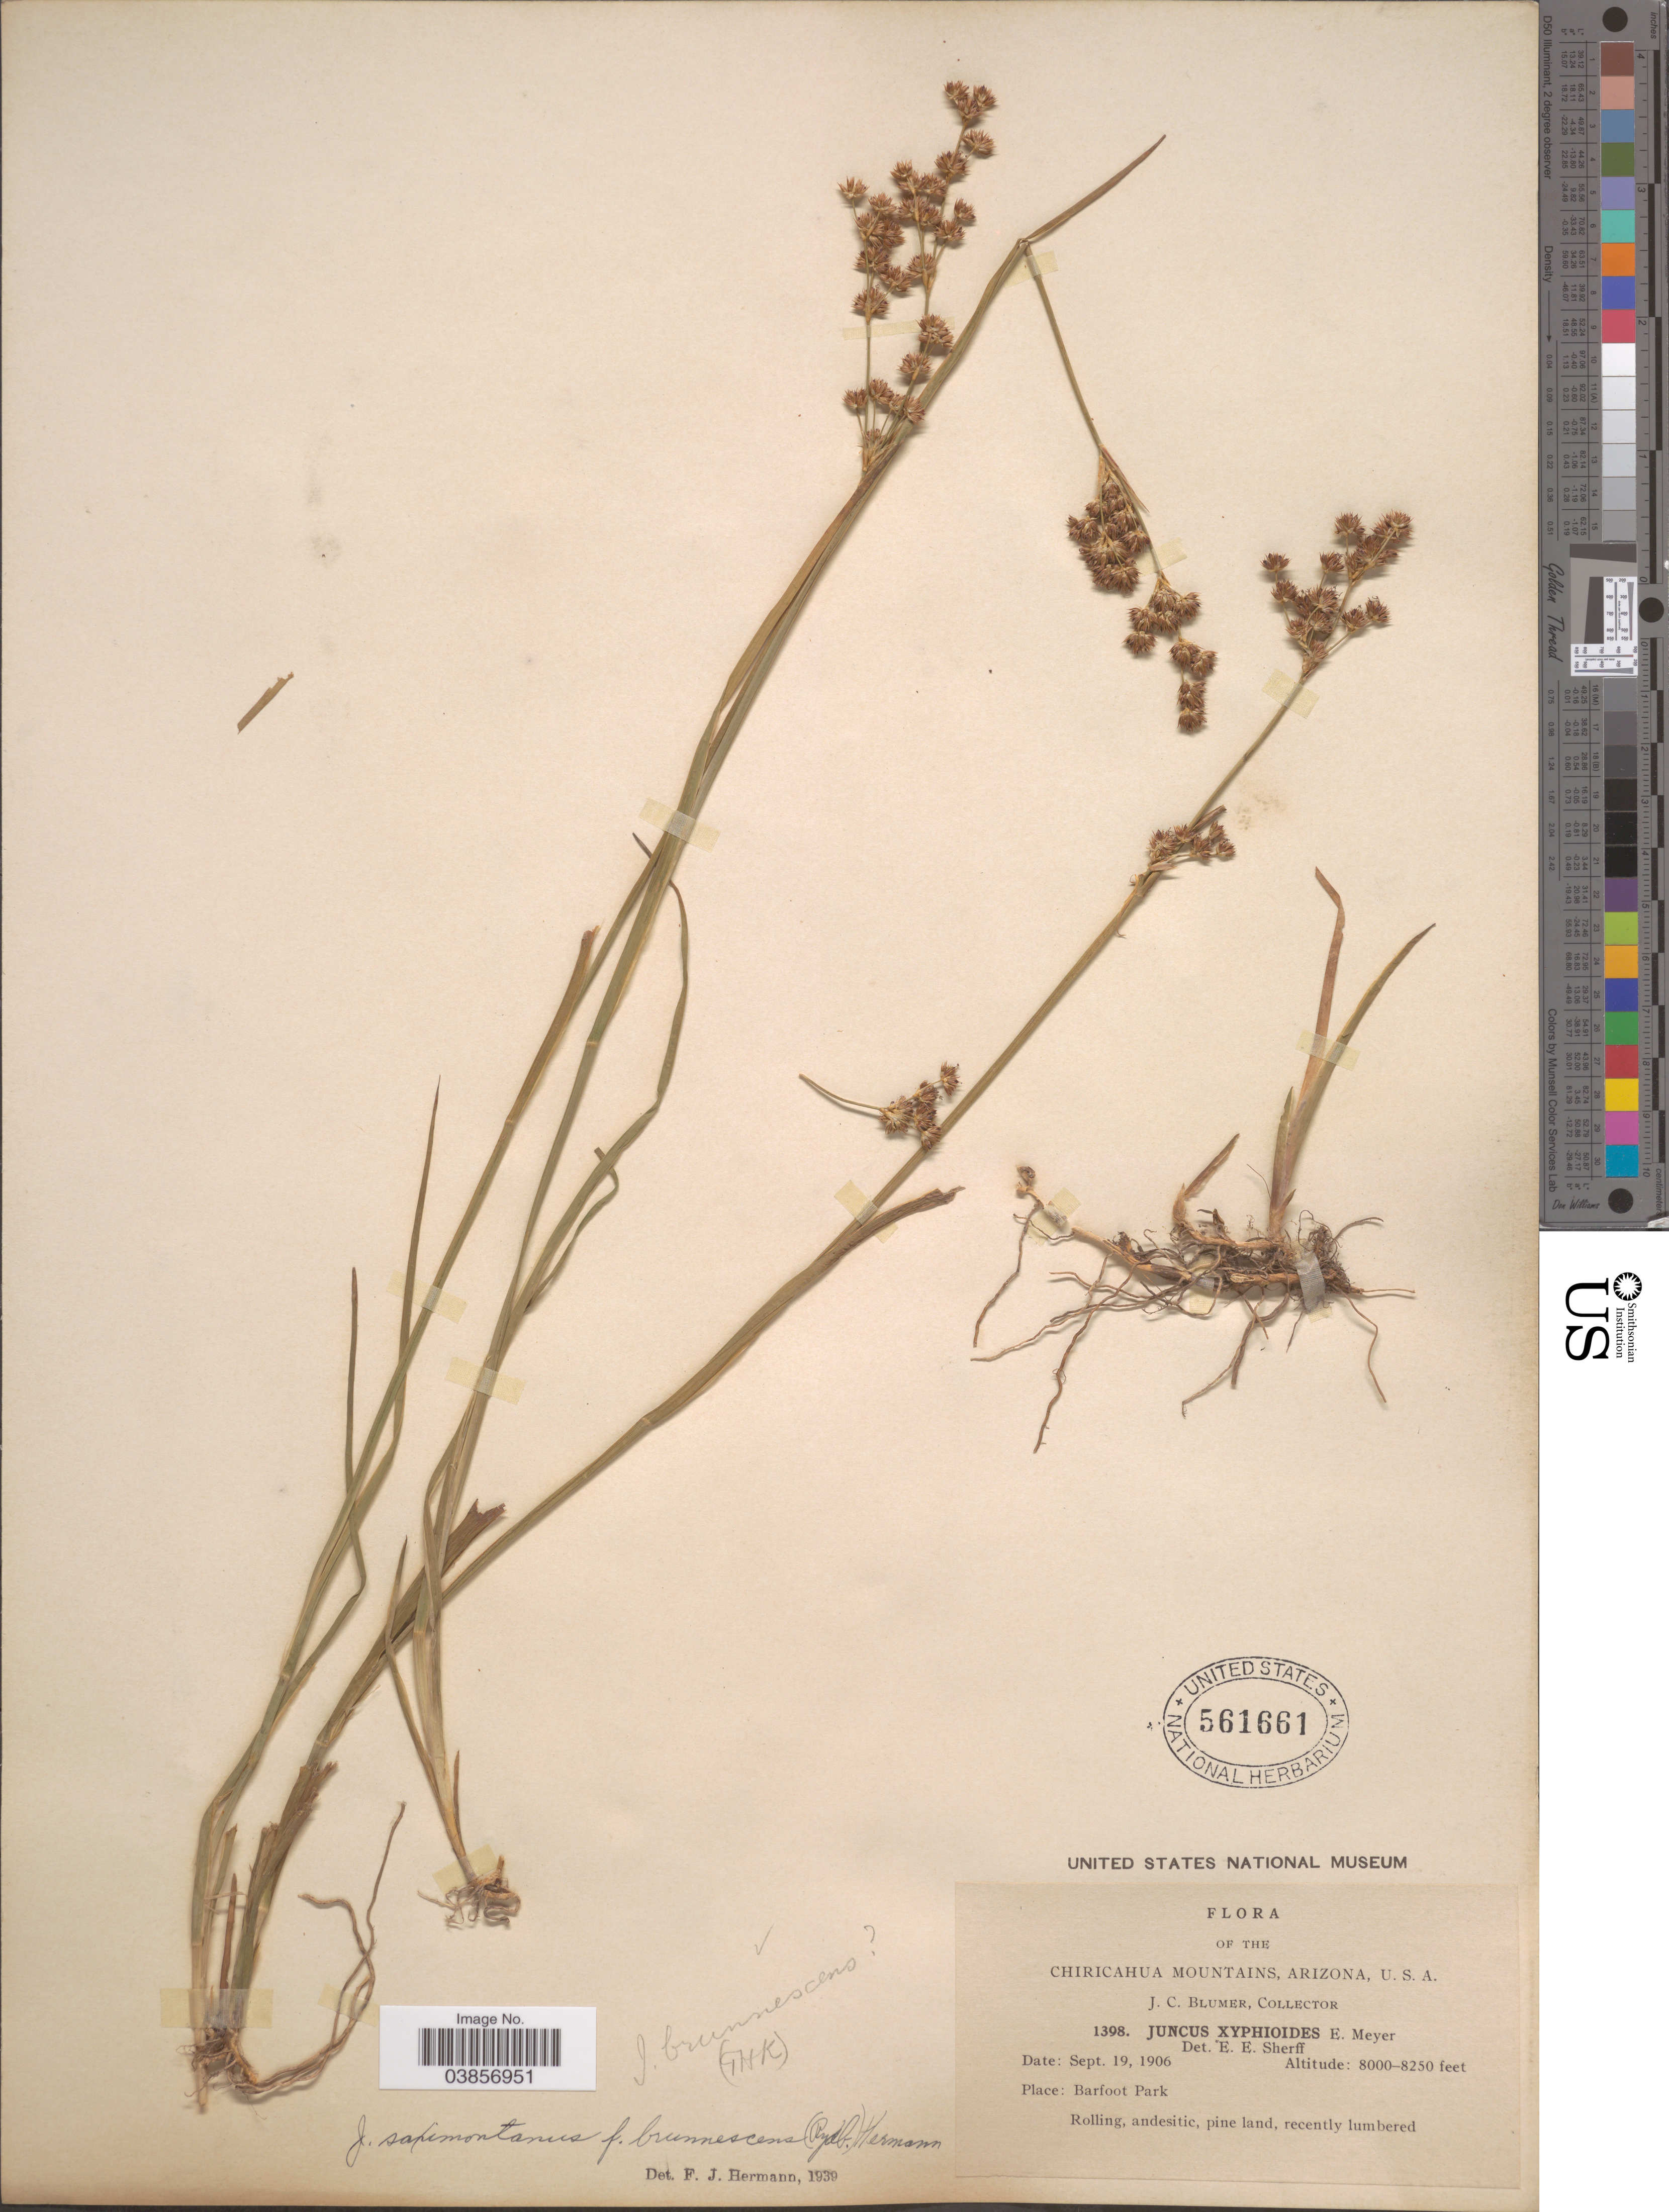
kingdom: Plantae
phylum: Tracheophyta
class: Liliopsida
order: Poales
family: Juncaceae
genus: Juncus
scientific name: Juncus saximontanus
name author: A. Nelson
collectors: J. C. Blumer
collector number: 1398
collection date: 1906-09-19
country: United States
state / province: Arizona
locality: Chiricahua Mountains. Barfoot Park.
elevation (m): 2438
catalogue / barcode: US 561661